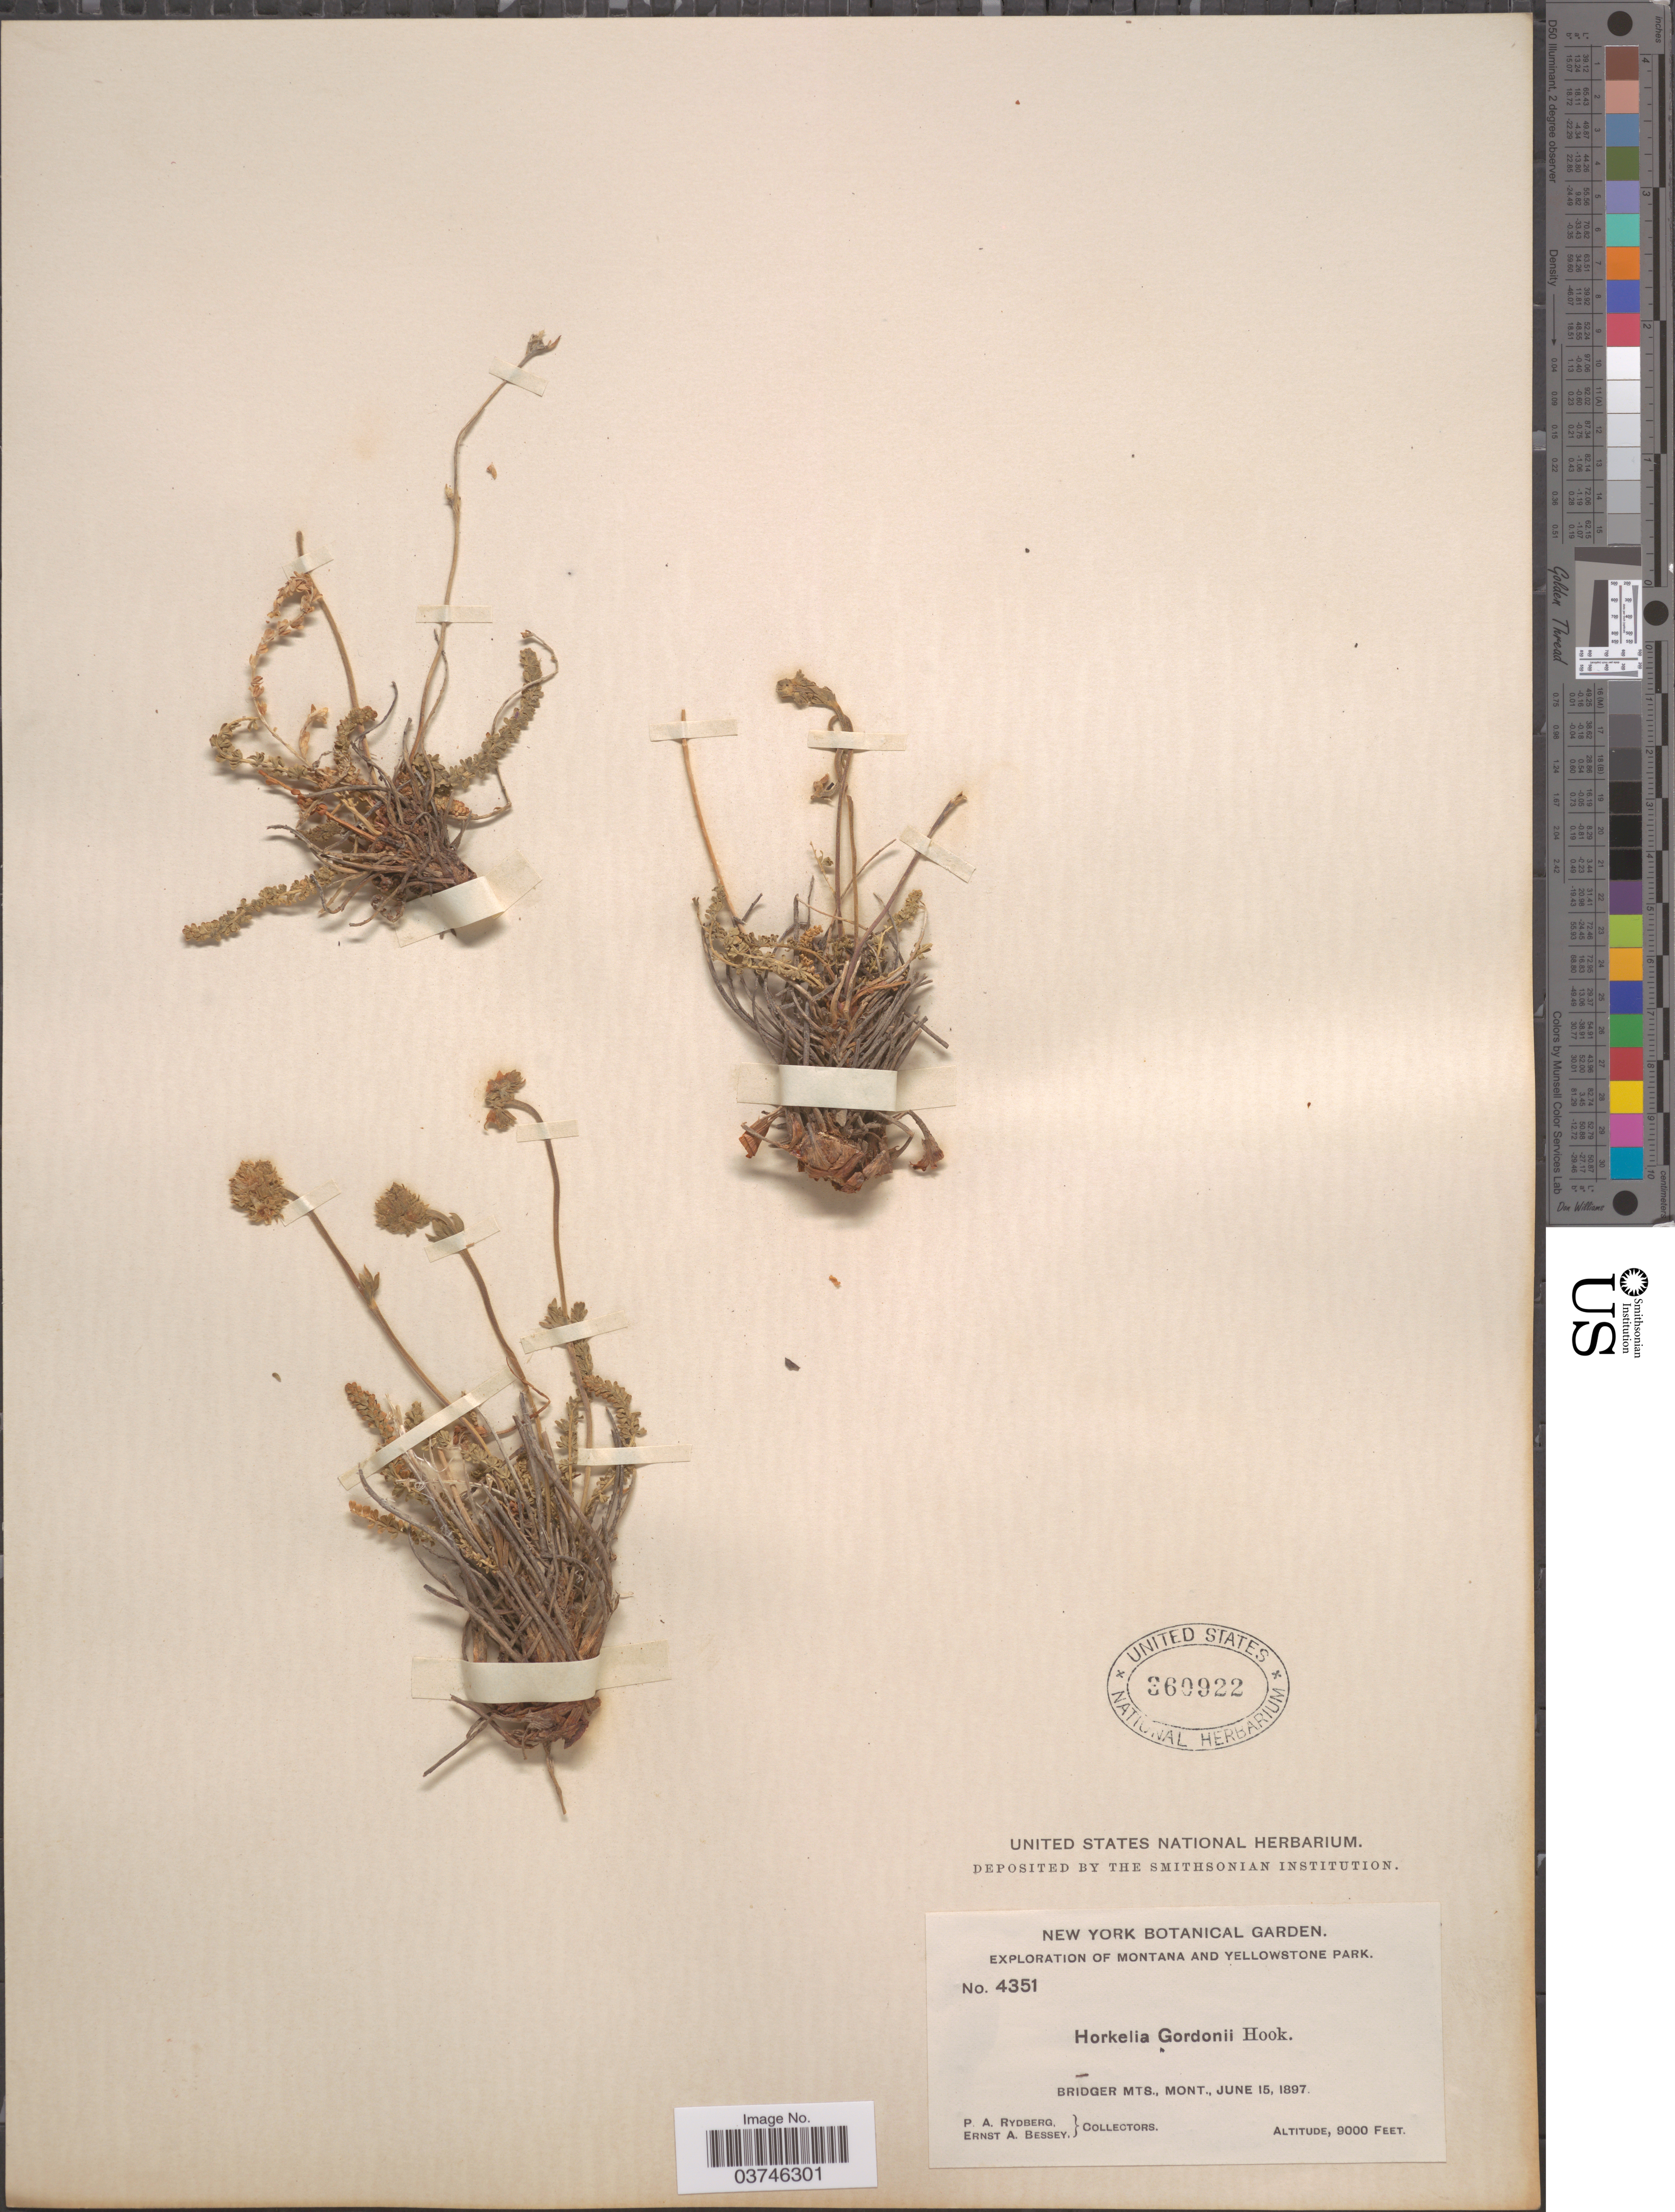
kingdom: Plantae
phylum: Tracheophyta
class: Magnoliopsida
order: Rosales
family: Rosaceae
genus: Potentilla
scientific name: Potentilla gordonii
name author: (Hook.) Greene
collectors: P. A. Rydberg & E. A. Bessey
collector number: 4351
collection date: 1897-06-15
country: United States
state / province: Montana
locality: Yellowstone Park. Bridger Mts.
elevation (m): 2743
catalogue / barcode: US 360922